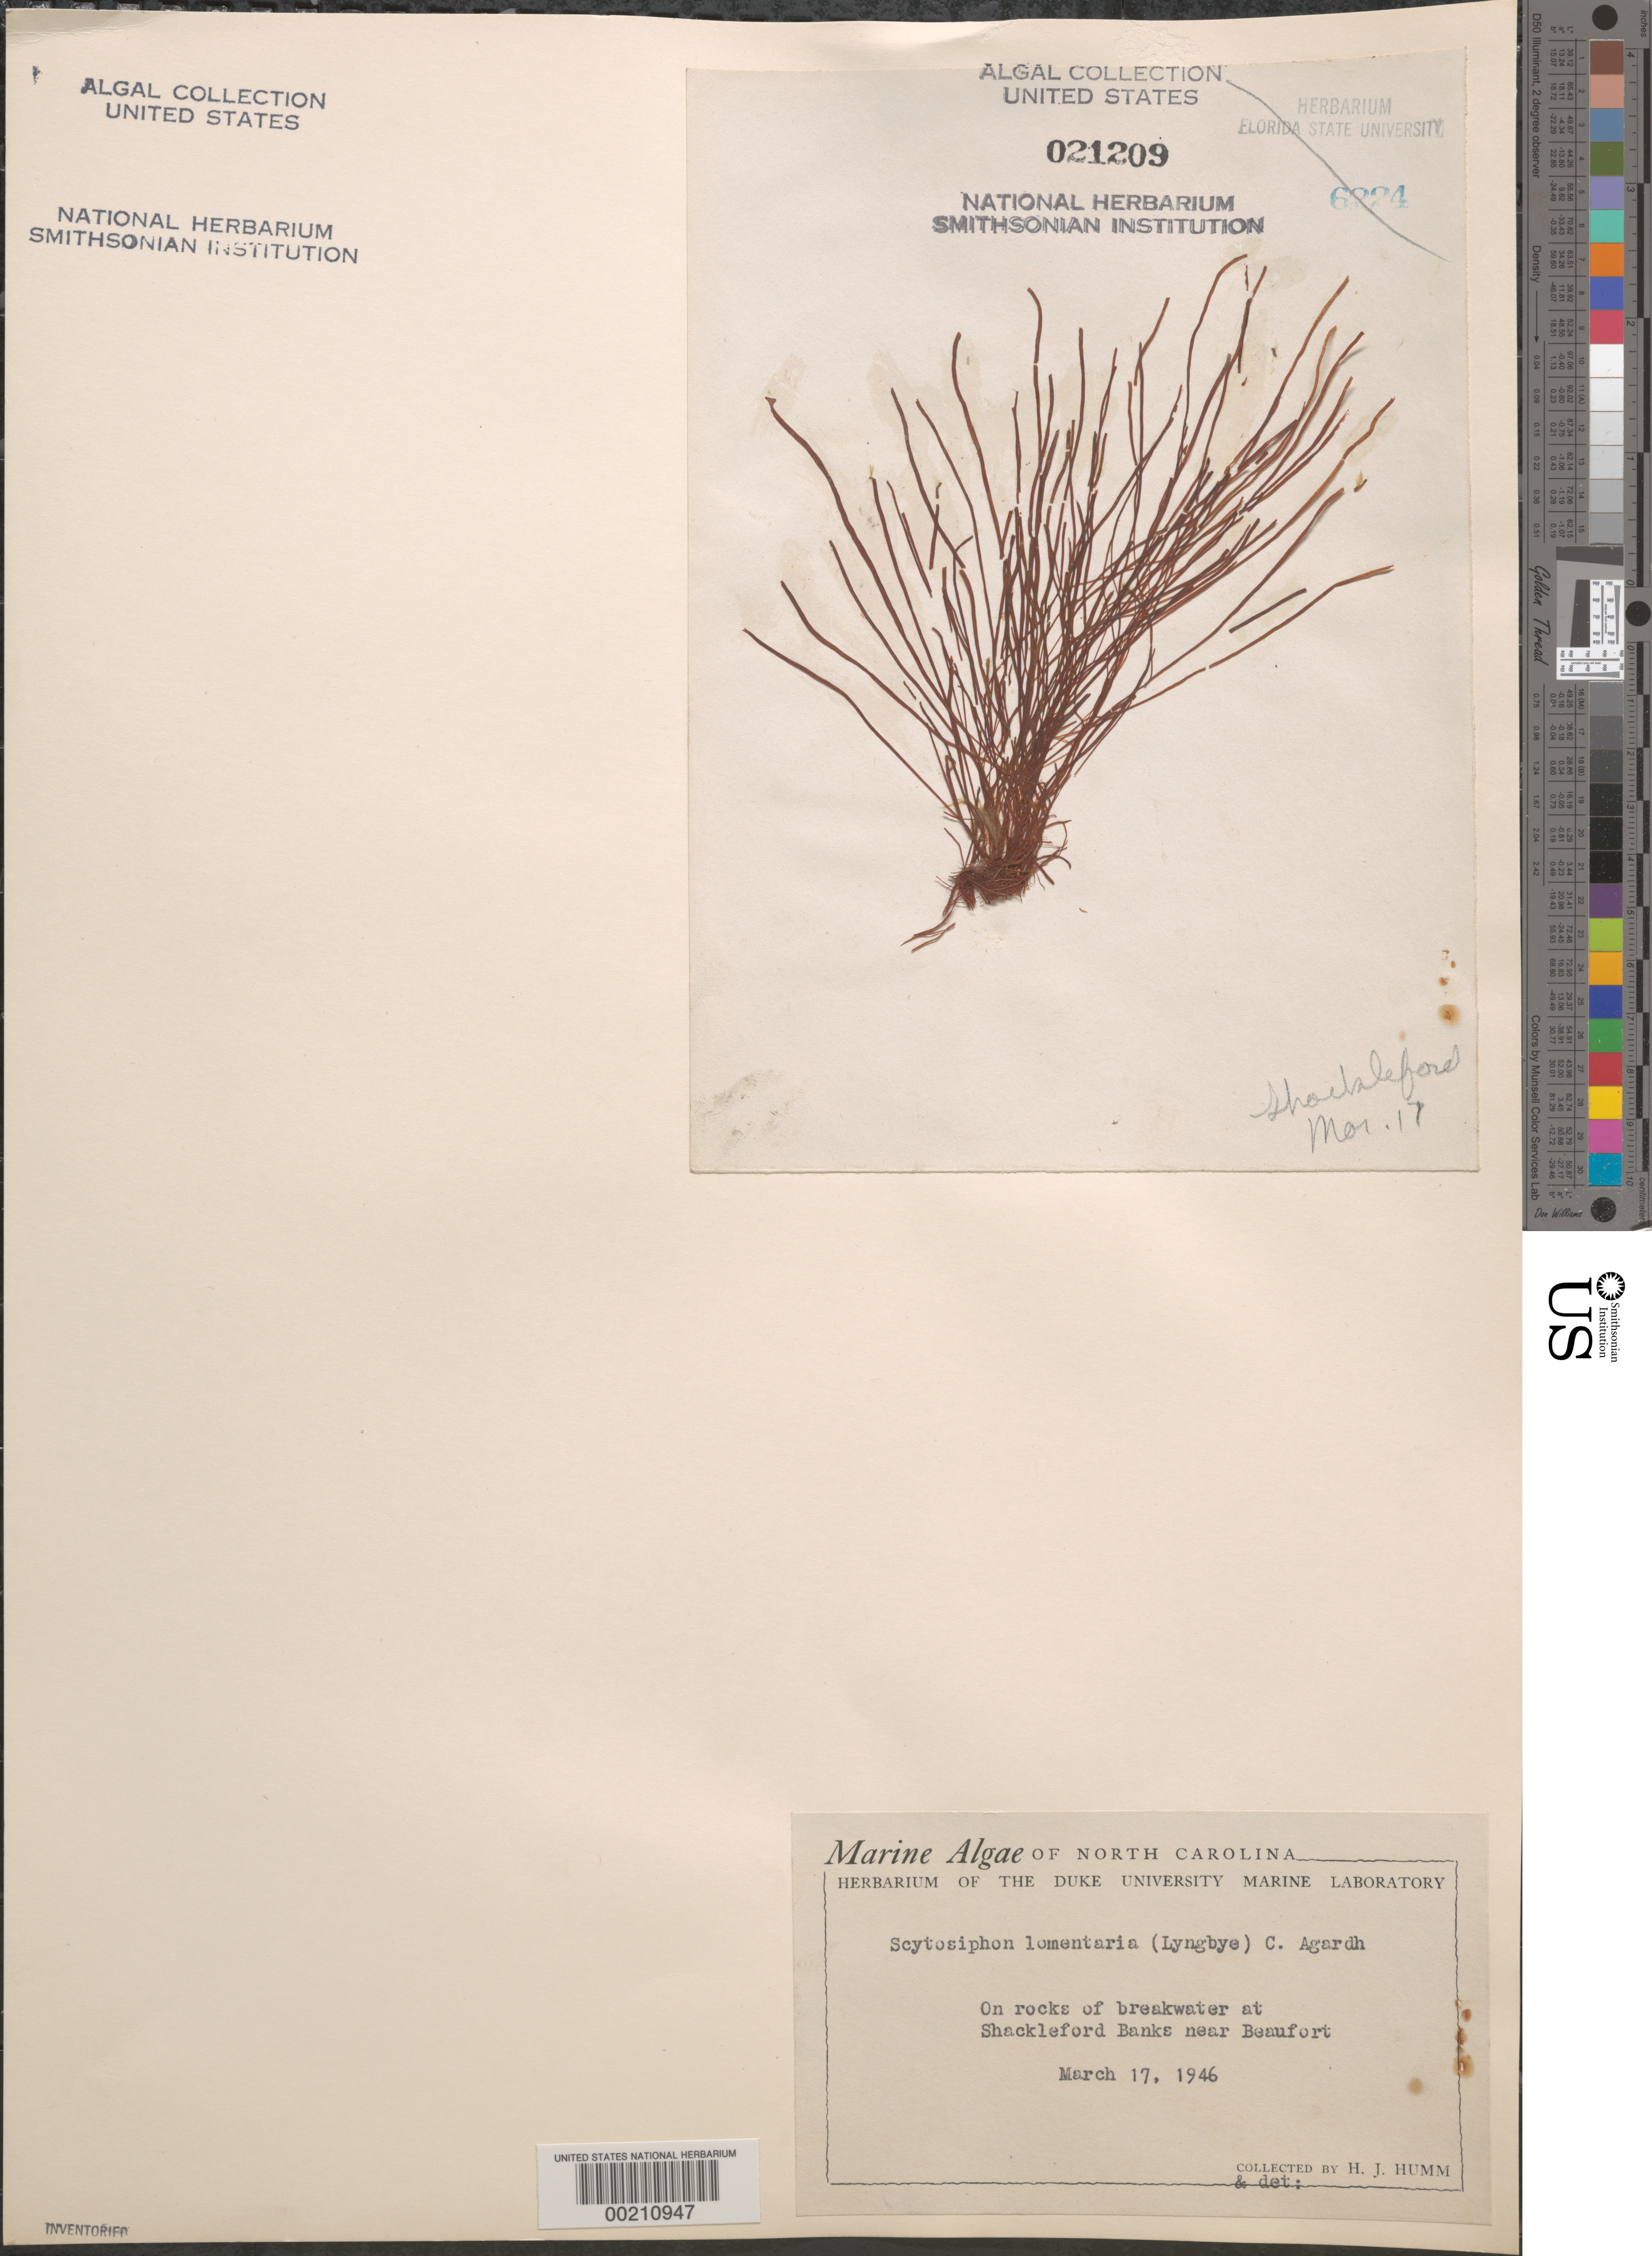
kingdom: Chromista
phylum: Ochrophyta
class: Phaeophyceae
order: Scytosiphonales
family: Scytosiphonaceae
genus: Scytosiphon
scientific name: Scytosiphon lomentaria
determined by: Humm, Harold J.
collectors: H. J. Humm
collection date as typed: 17 Mar 1946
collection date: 1946-03-17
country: United States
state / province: North Carolina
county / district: Carteret County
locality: Shackleford Banks near Beaufort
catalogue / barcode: US 21209